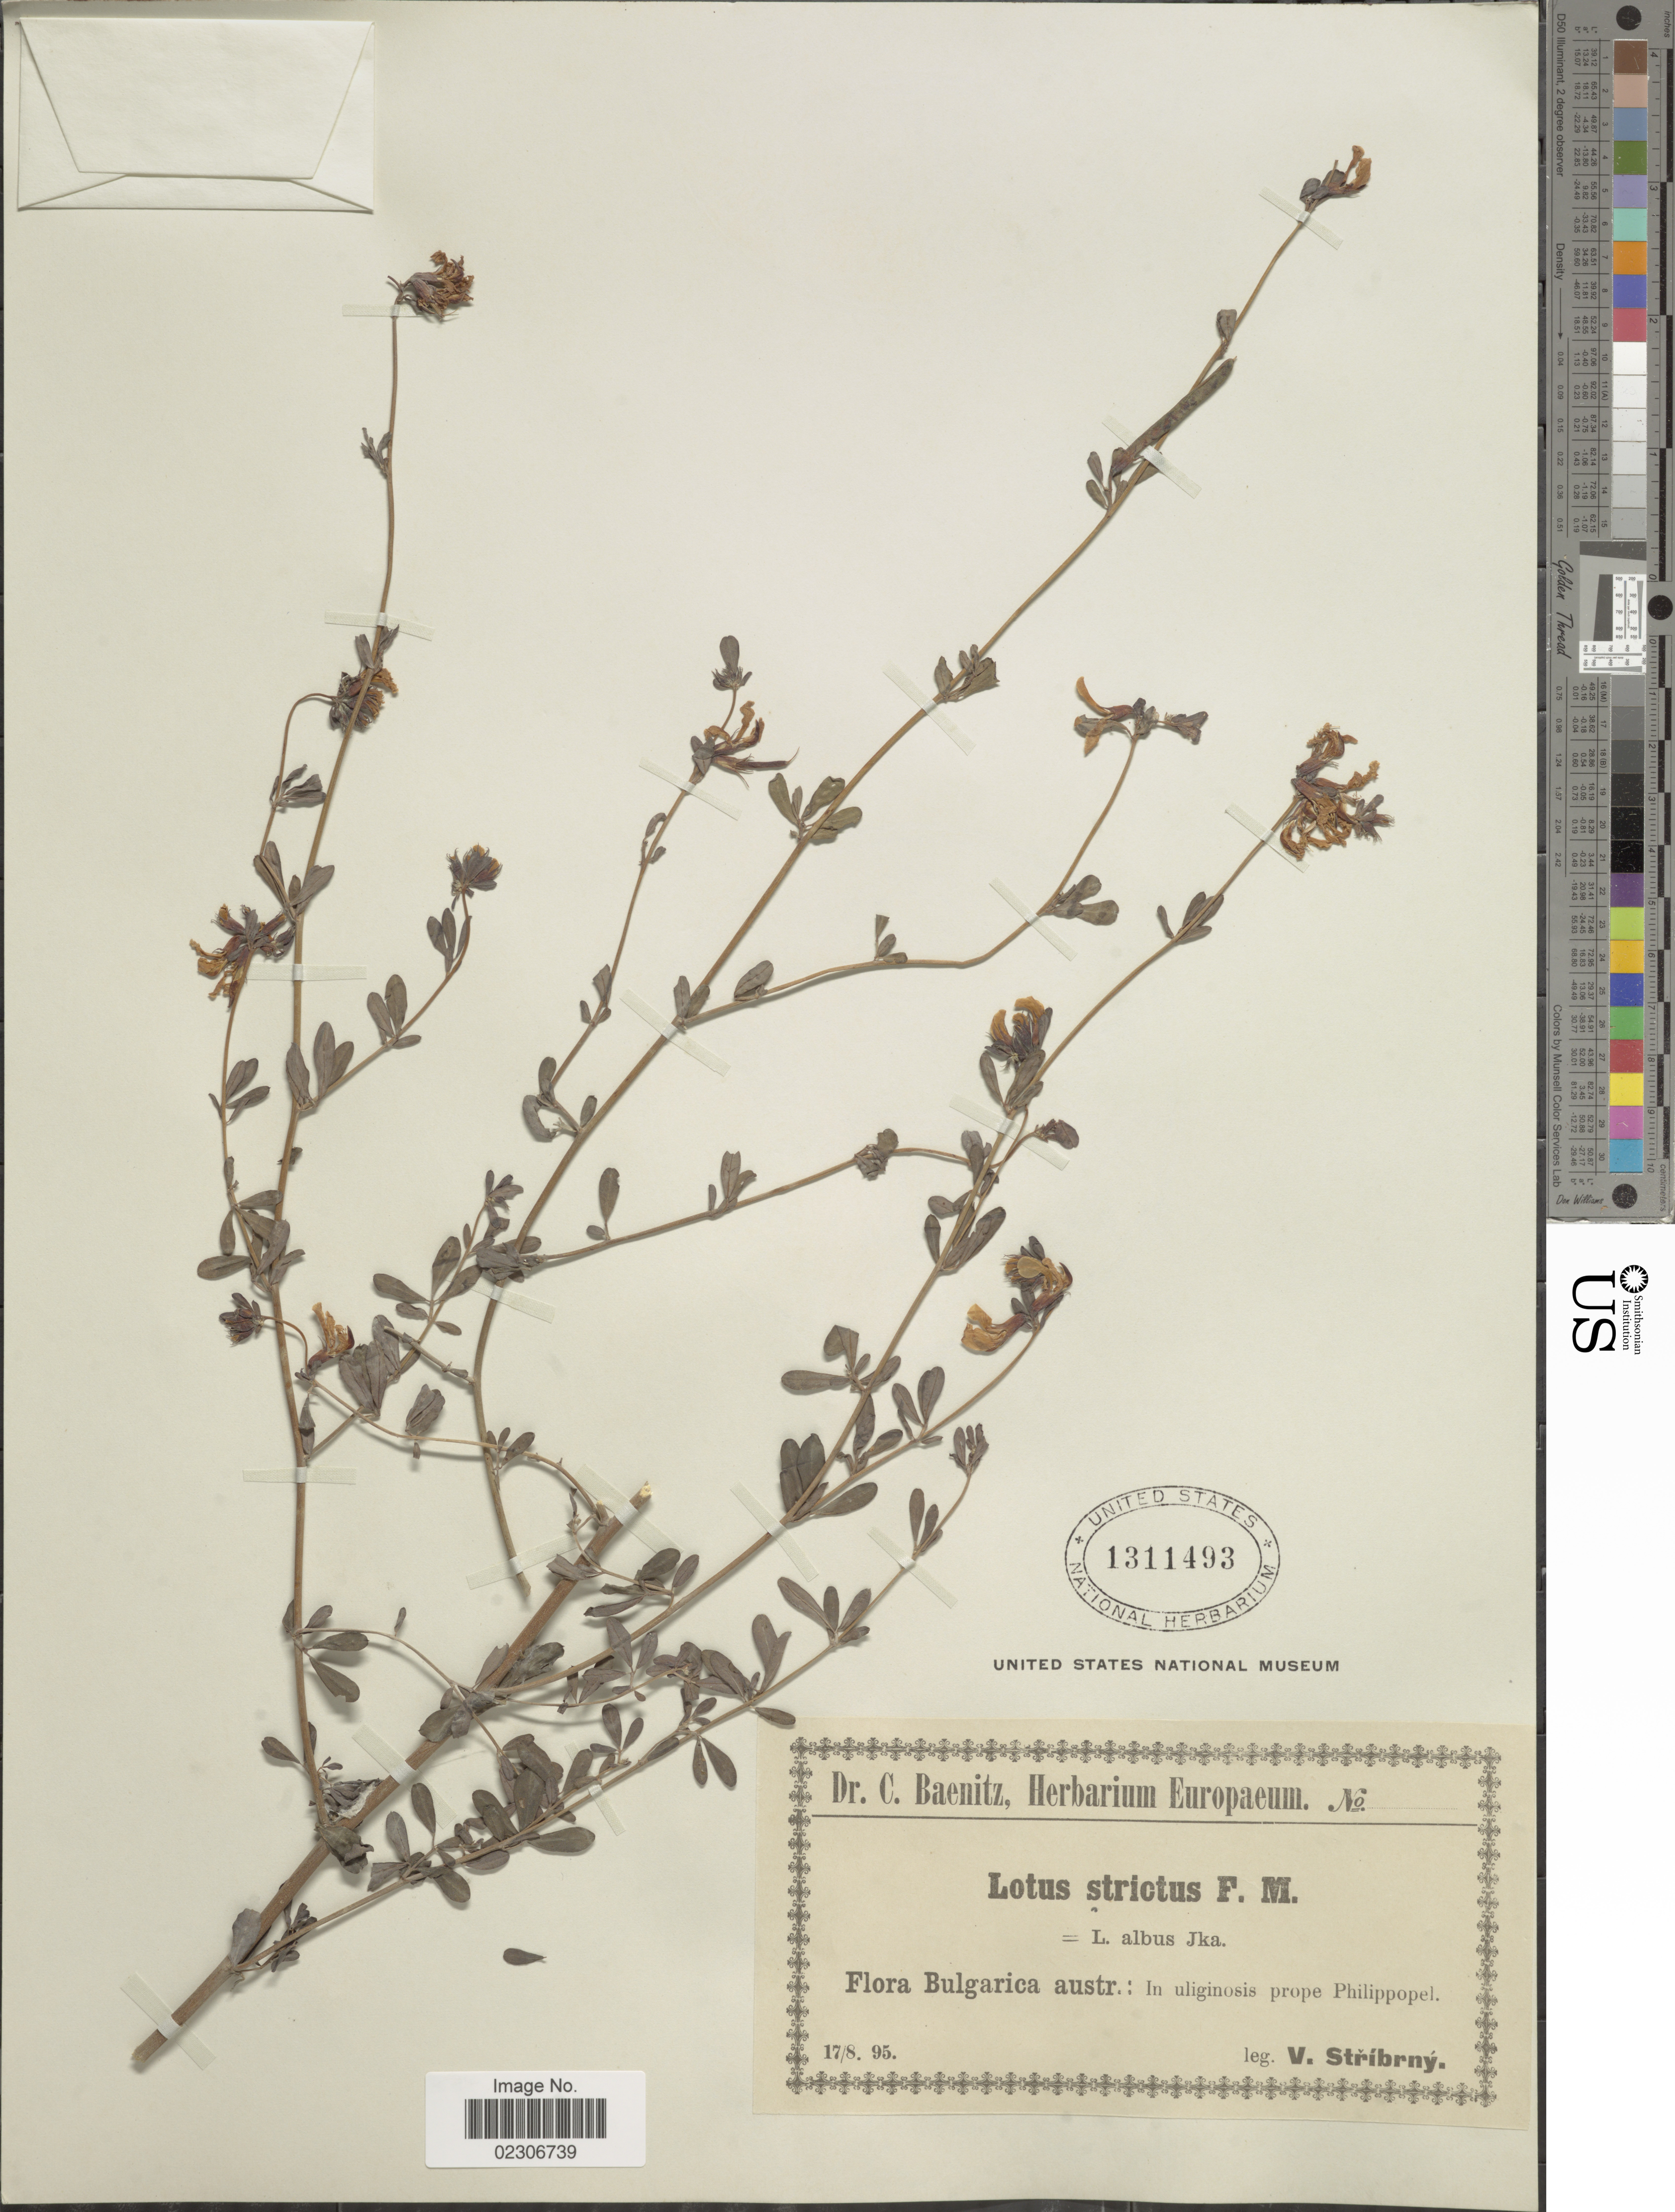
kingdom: Plantae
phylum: Tracheophyta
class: Magnoliopsida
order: Fabales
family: Fabaceae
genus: Lotus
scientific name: Lotus strictus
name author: Fisch. & C.A. Mey.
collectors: V. Stribrny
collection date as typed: Transcribed d/m/y: 17/8/95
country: Bulgaria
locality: Bulgarica austr.: in uglinosis prope Philippopel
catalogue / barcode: US 1311493